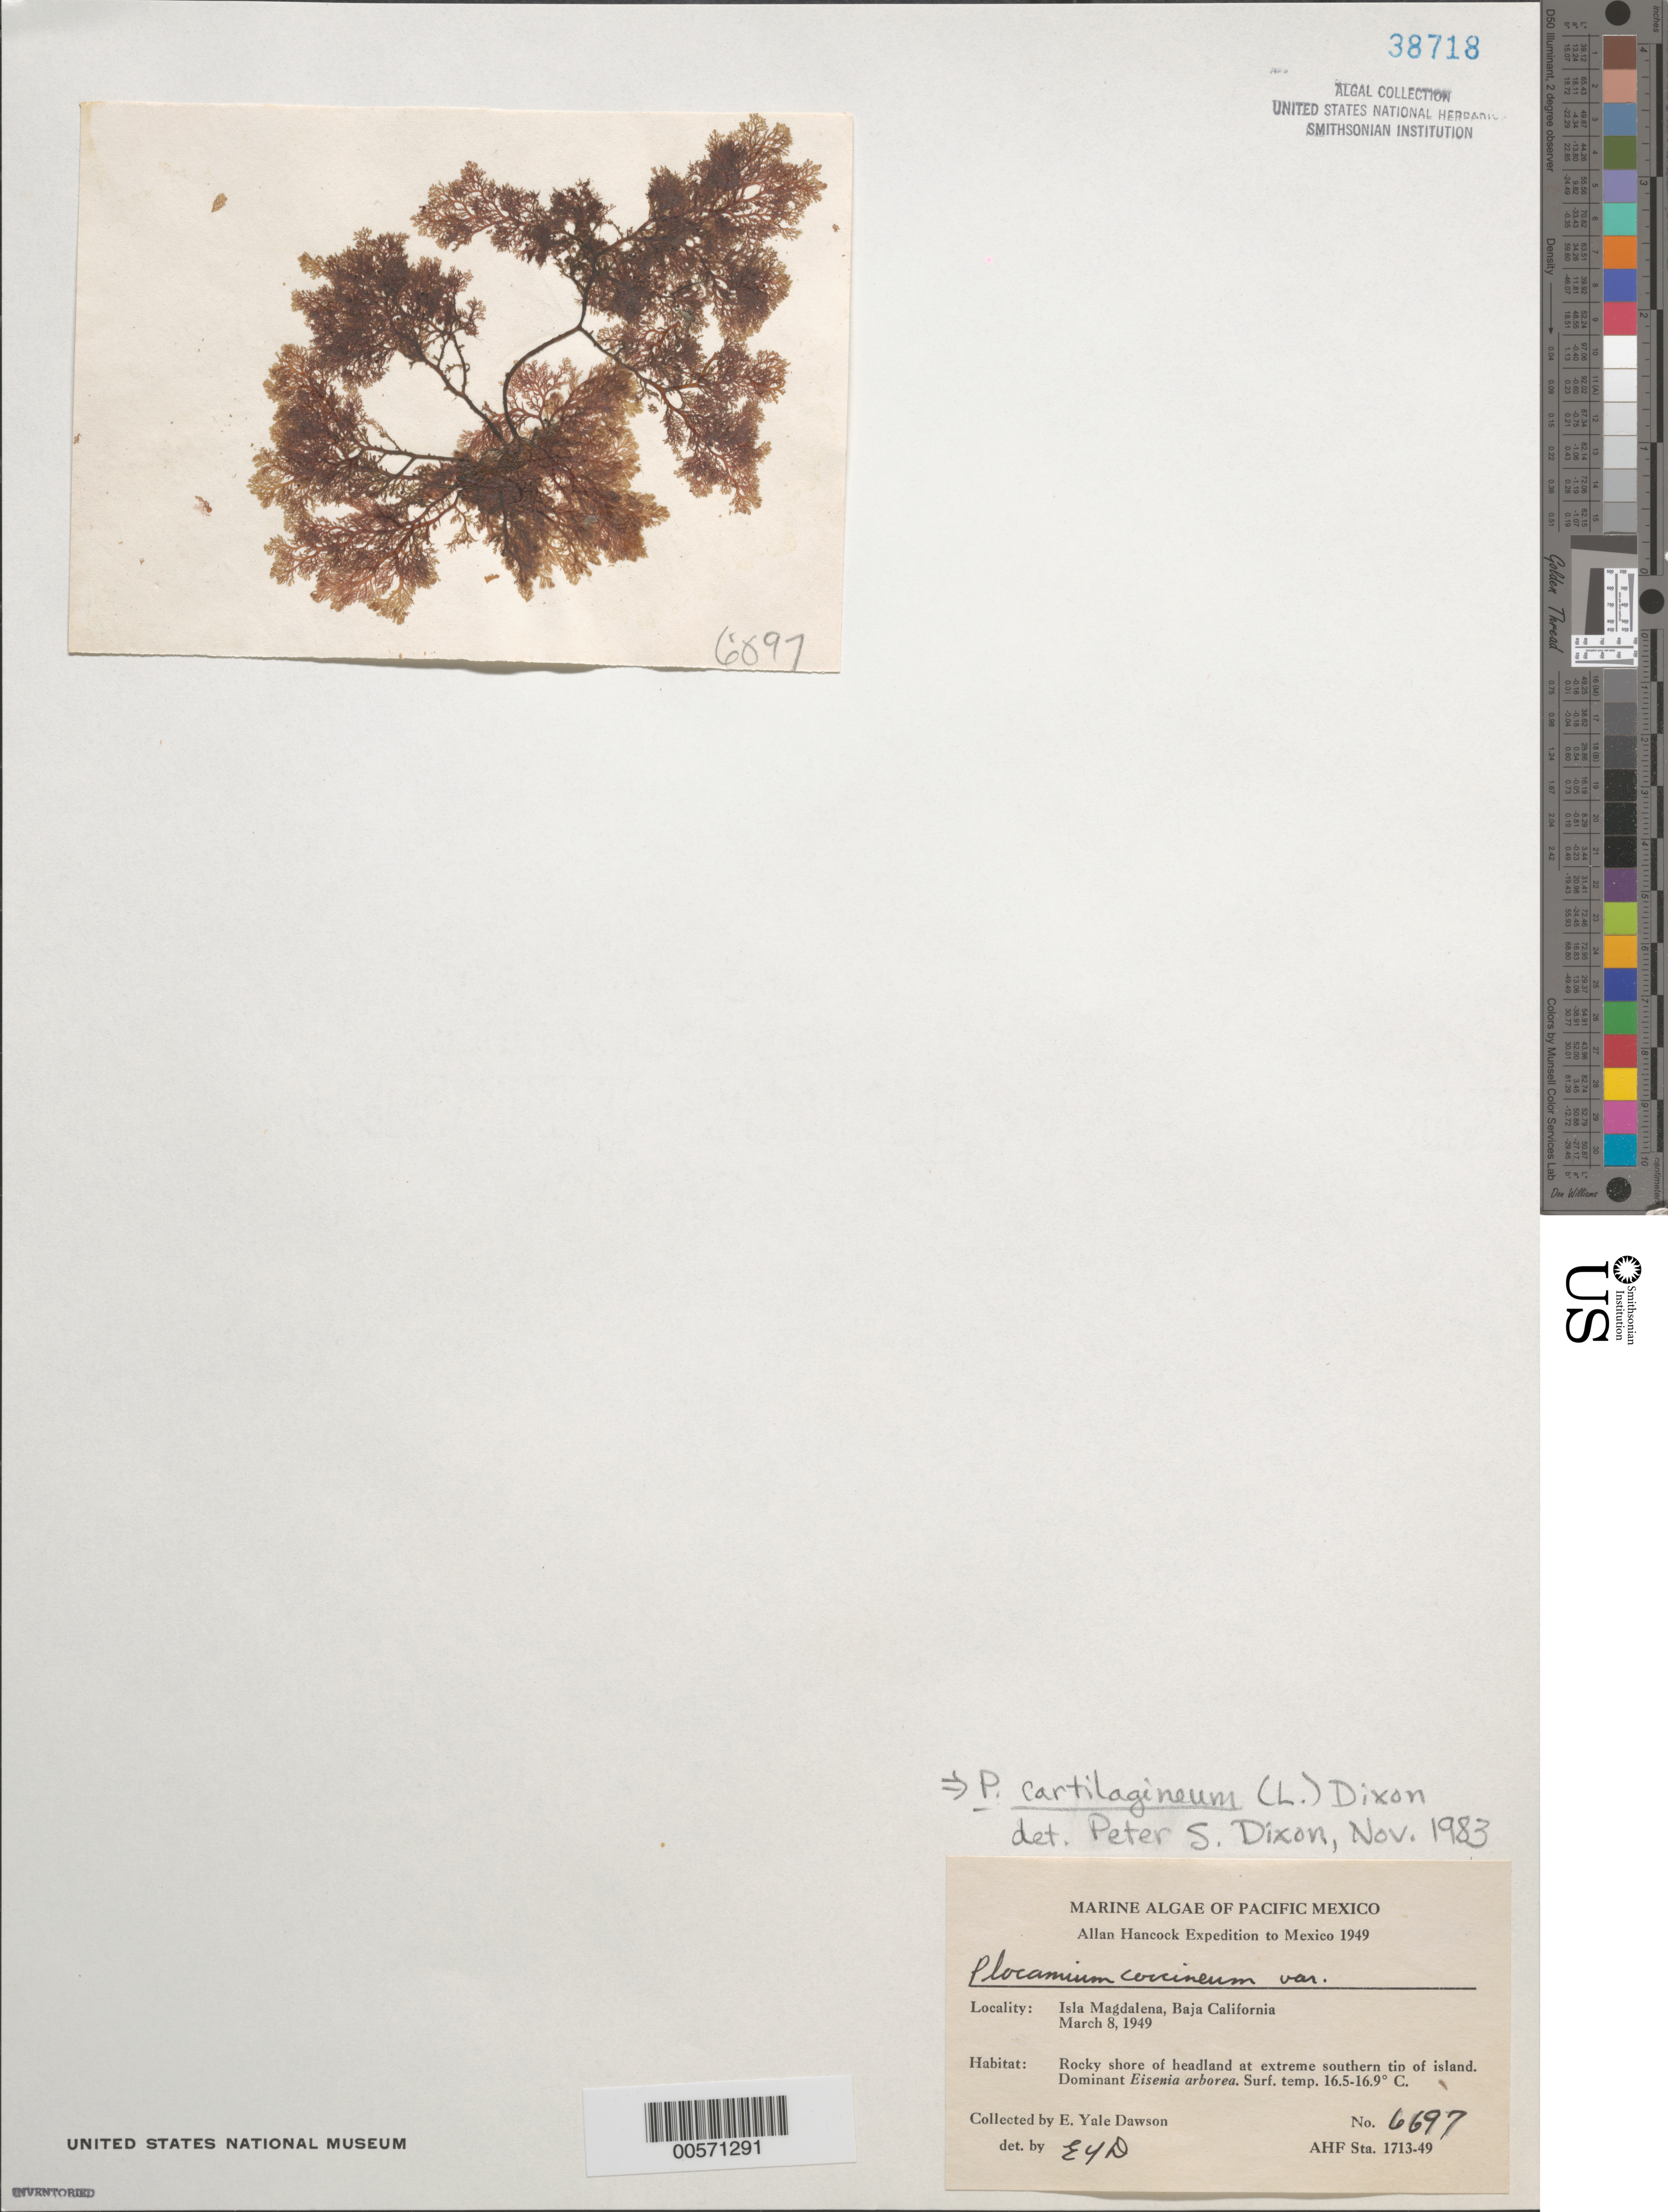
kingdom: Plantae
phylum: Rhodophyta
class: Florideophyceae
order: Plocamiales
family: Plocamiaceae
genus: Plocamium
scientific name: Plocamium cartilagineum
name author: (L.) P.S. Dixon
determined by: Dixon, P. S.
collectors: E. Y. Dawson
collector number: EYD 6697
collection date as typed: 08 Mar 1949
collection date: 1949-03-08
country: Mexico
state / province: Baja California Sur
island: Isla Magdalena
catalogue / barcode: US 38718